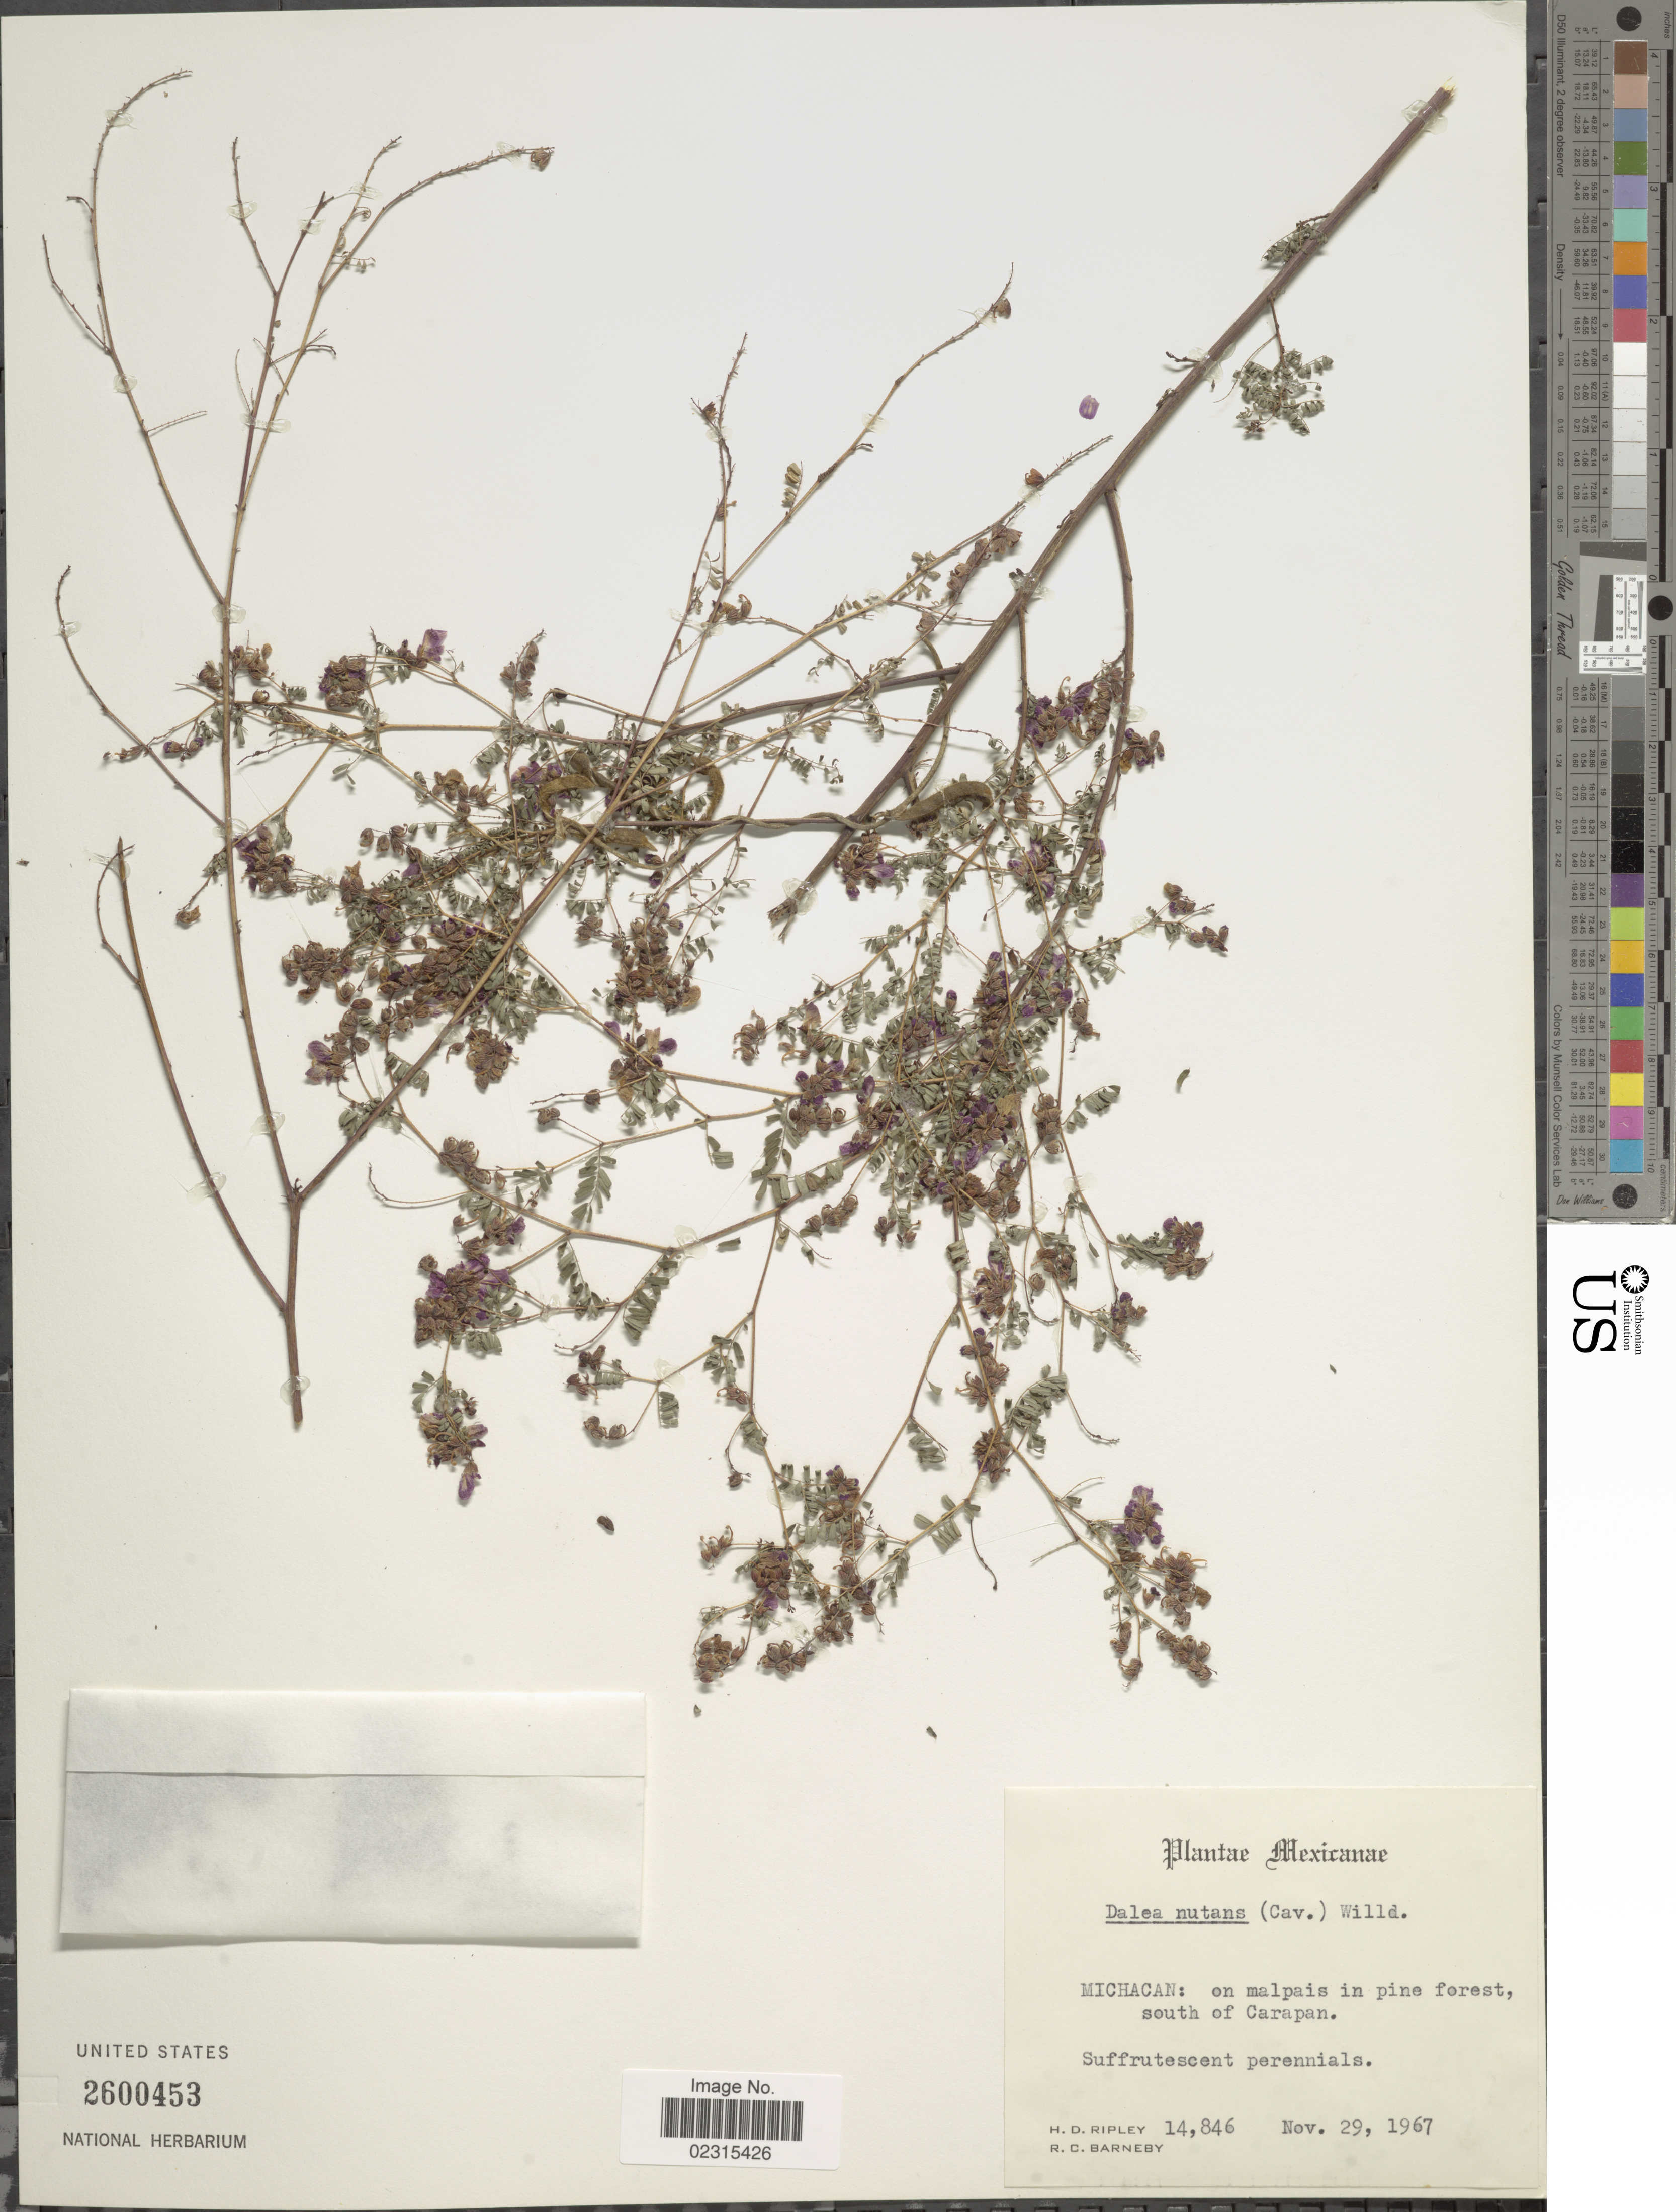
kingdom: Plantae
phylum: Tracheophyta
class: Magnoliopsida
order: Fabales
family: Fabaceae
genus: Marina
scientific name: Marina nutans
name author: (Cav.) Barneby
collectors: H. Ripley & R. C. Barneby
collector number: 14846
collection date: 1967-11-29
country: Mexico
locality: Michacan, south of Carapan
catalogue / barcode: US 2600453